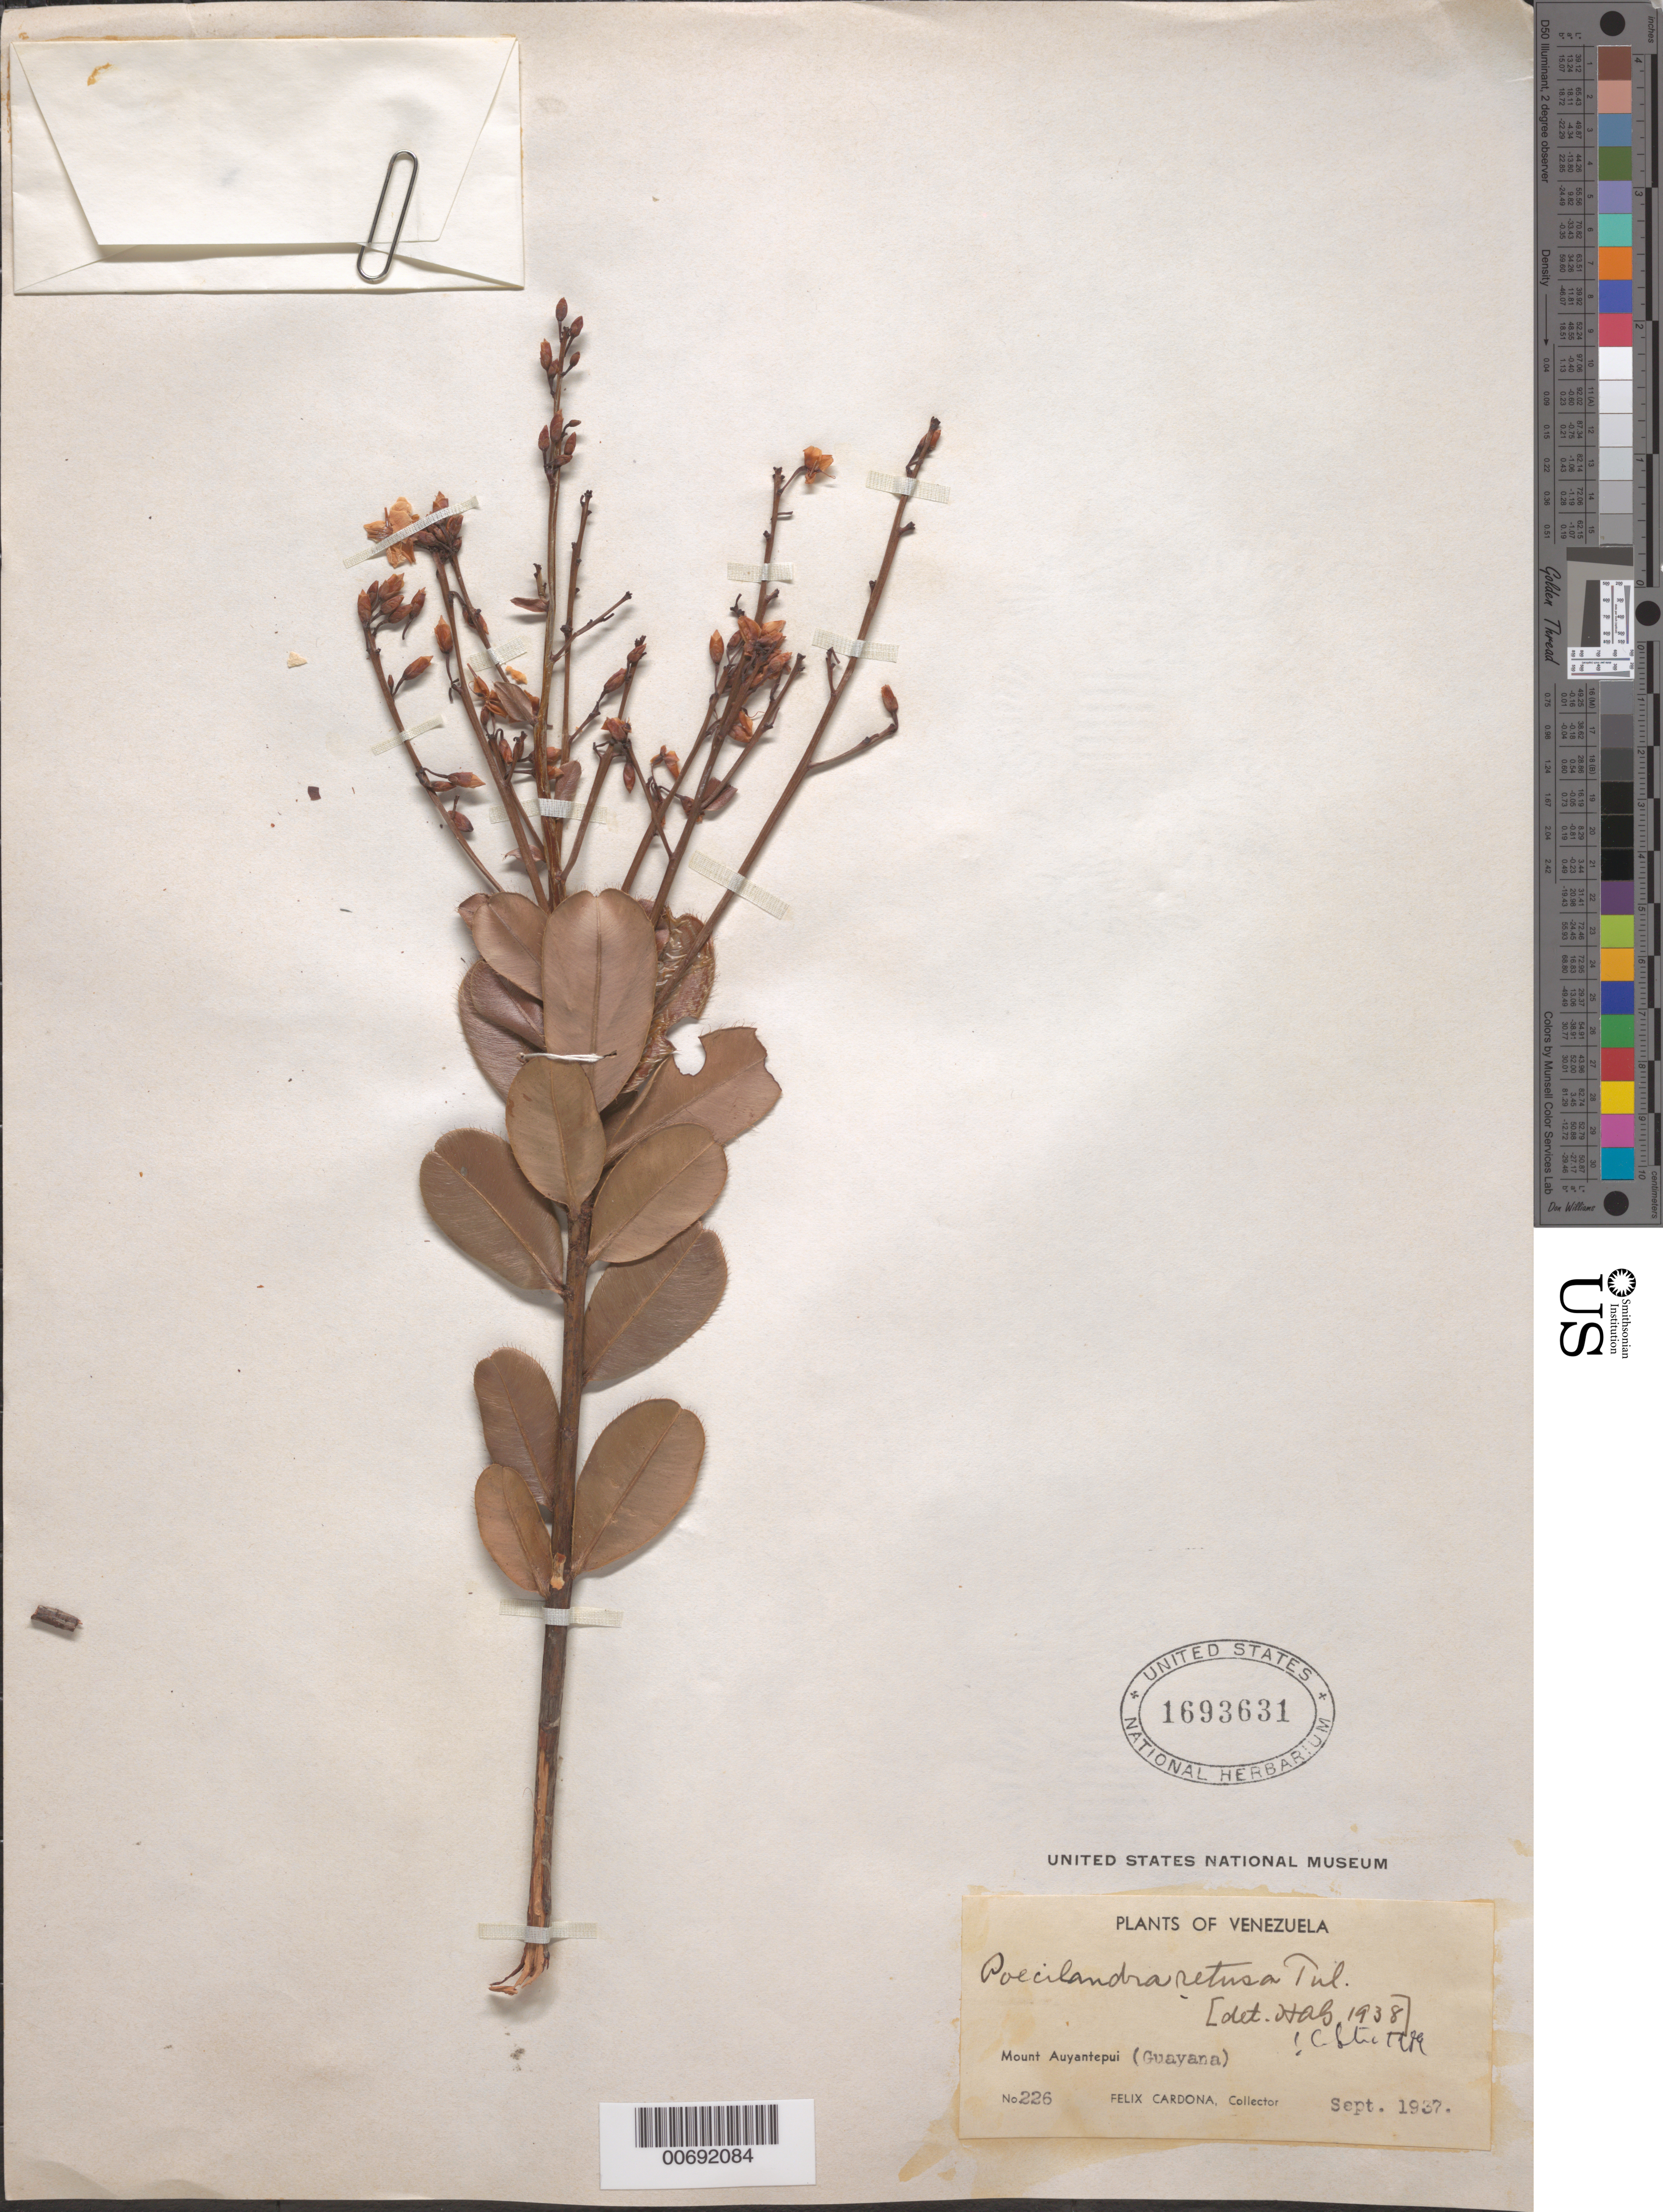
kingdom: Plantae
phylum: Tracheophyta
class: Magnoliopsida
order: Malpighiales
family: Ochnaceae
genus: Poecilandra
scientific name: Poecilandra retusa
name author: Tul.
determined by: Sastre, C. H. L.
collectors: F. Cardona Puig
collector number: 226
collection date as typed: Sep-37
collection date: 1937-09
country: Venezuela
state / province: Bolívar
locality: Cerro Auyantepuí, Alto Caroní, Guayana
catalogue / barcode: US 1693631